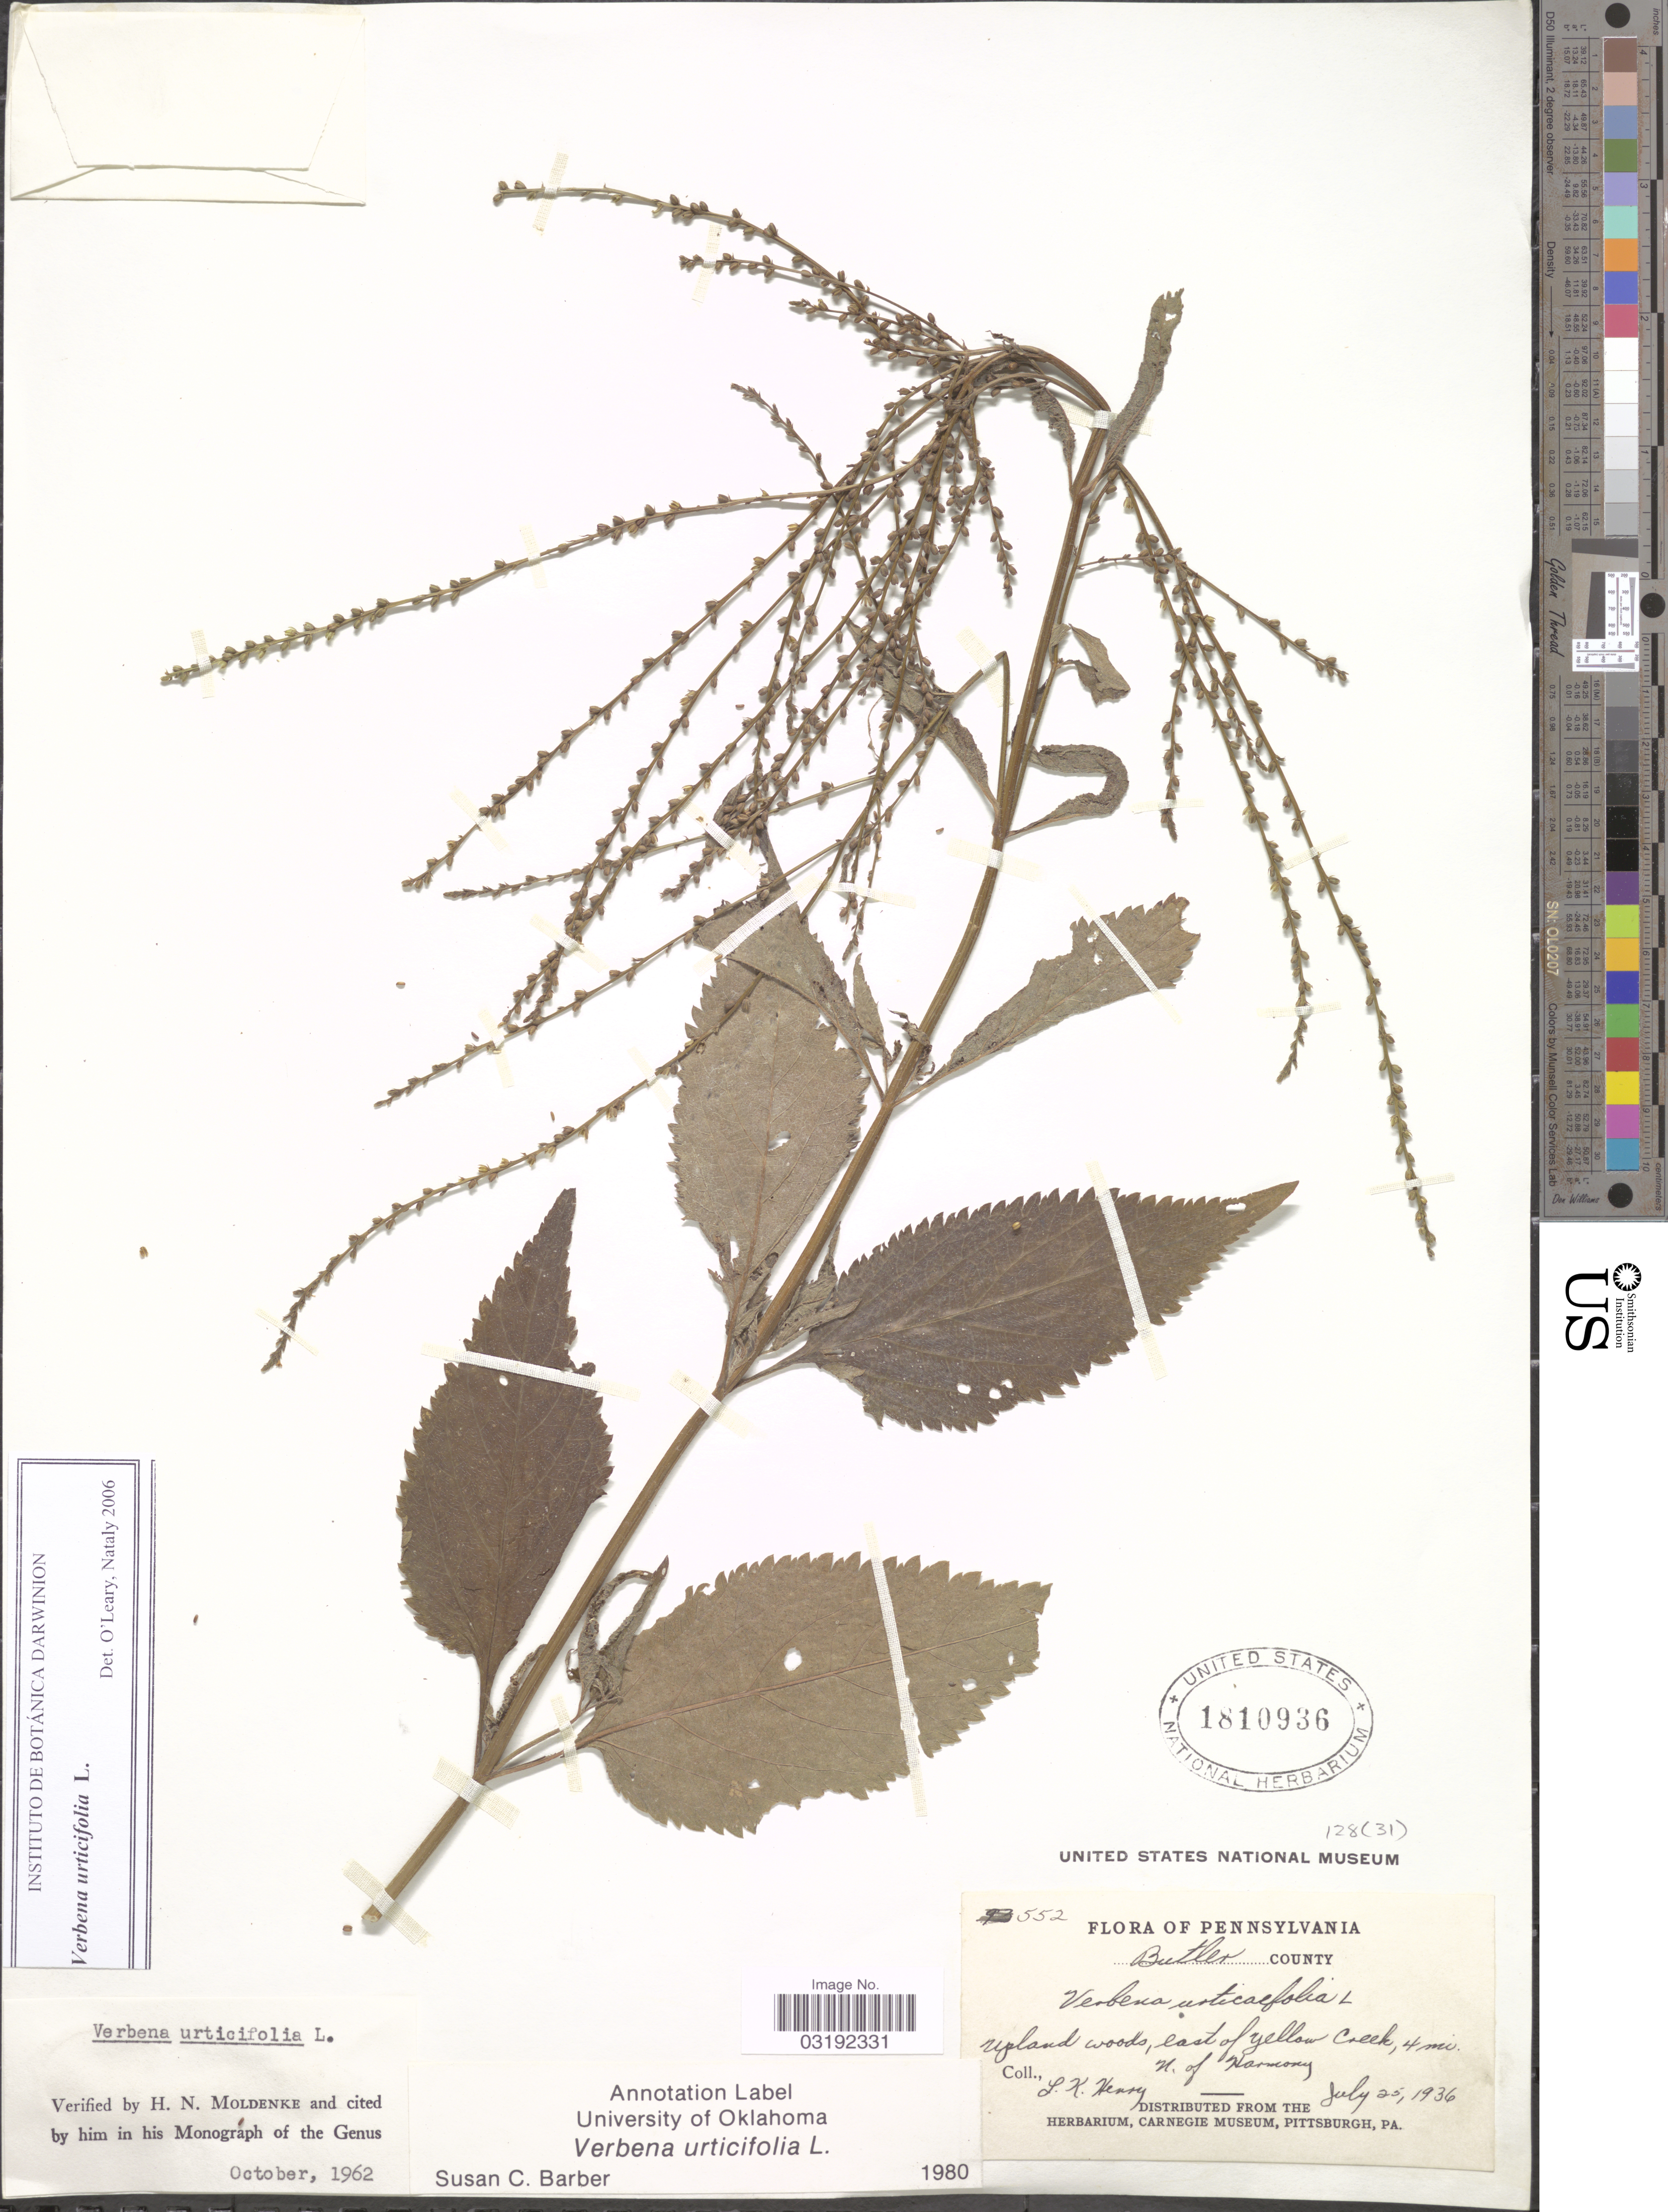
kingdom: Plantae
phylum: Tracheophyta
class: Magnoliopsida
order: Lamiales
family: Verbenaceae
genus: Verbena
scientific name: Verbena stricta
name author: Vent.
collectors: L. K. Henry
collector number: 552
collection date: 1936-07-25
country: United States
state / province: Pennsylvania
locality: Butler County, upland woods, east of Yellow Creek, 4 mi. N. of Harmony.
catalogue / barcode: US 1810936